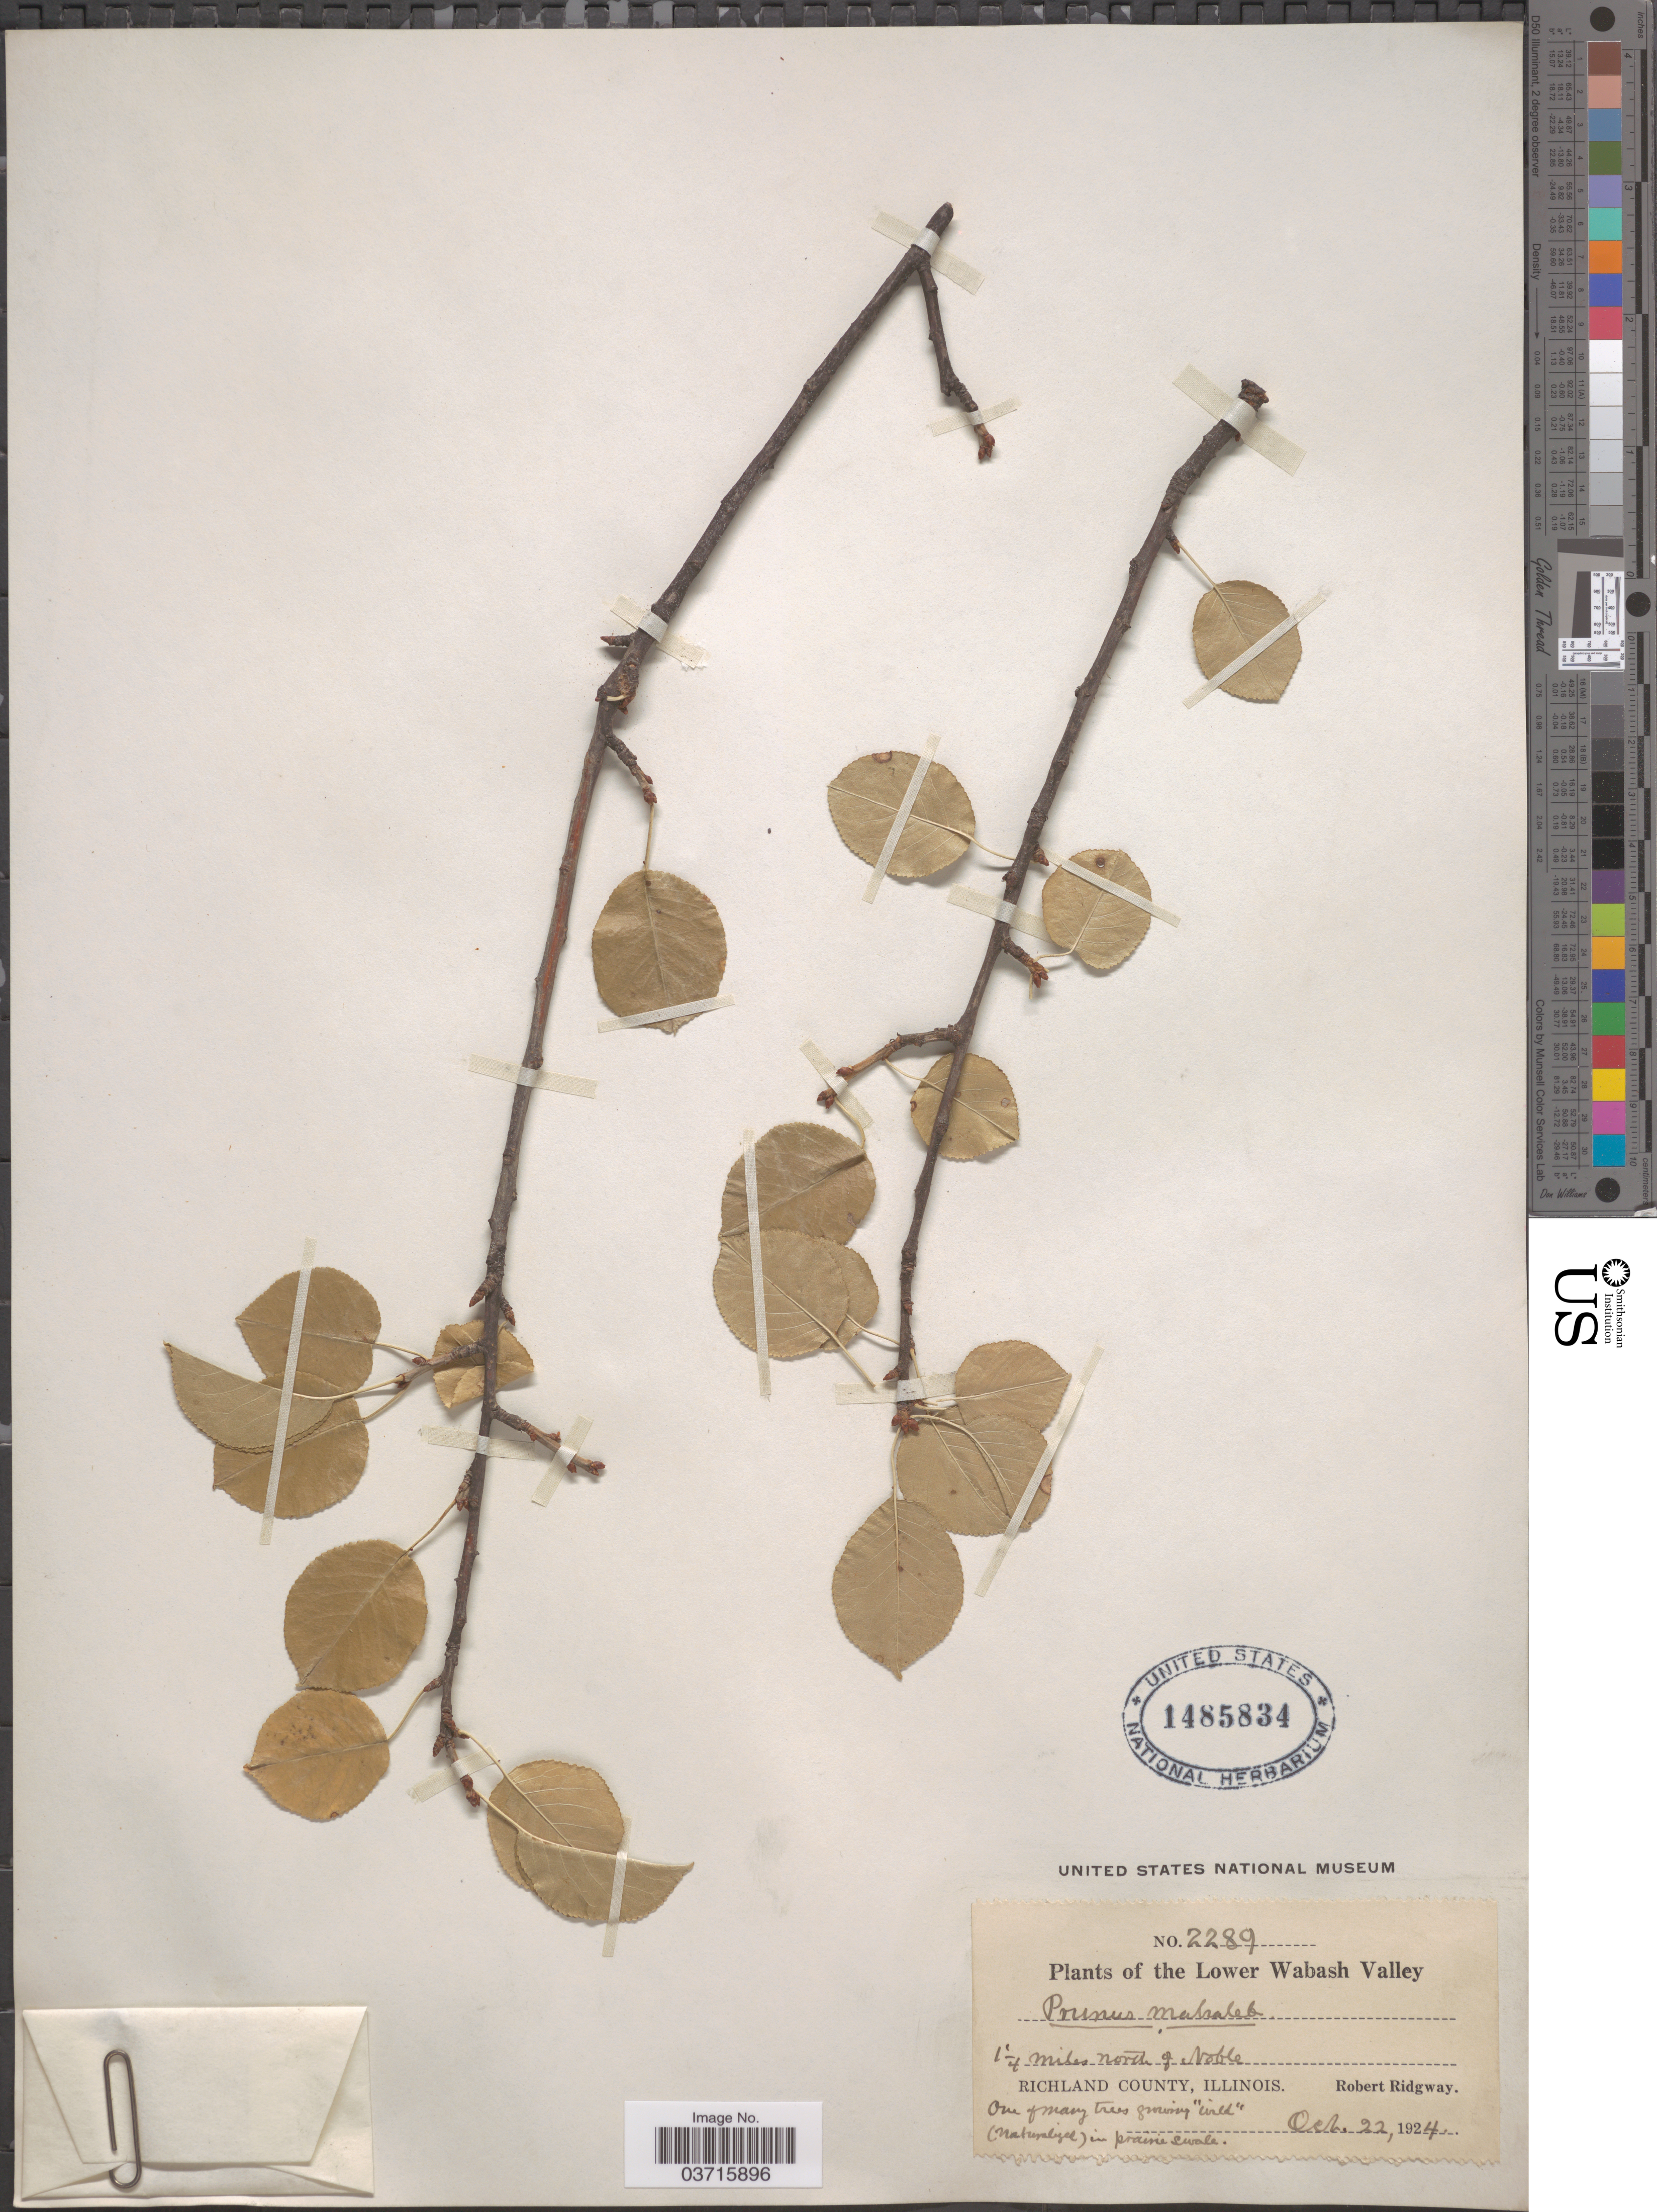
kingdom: Plantae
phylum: Tracheophyta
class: Magnoliopsida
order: Rosales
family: Rosaceae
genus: Prunus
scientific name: Prunus mahaleb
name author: L.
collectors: R. Ridgway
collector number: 2289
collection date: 1924-10-22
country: United States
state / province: Illinois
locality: The Lower Wabash Valley. 1¼ miles north of Noble. Richland County.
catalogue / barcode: US 1485834